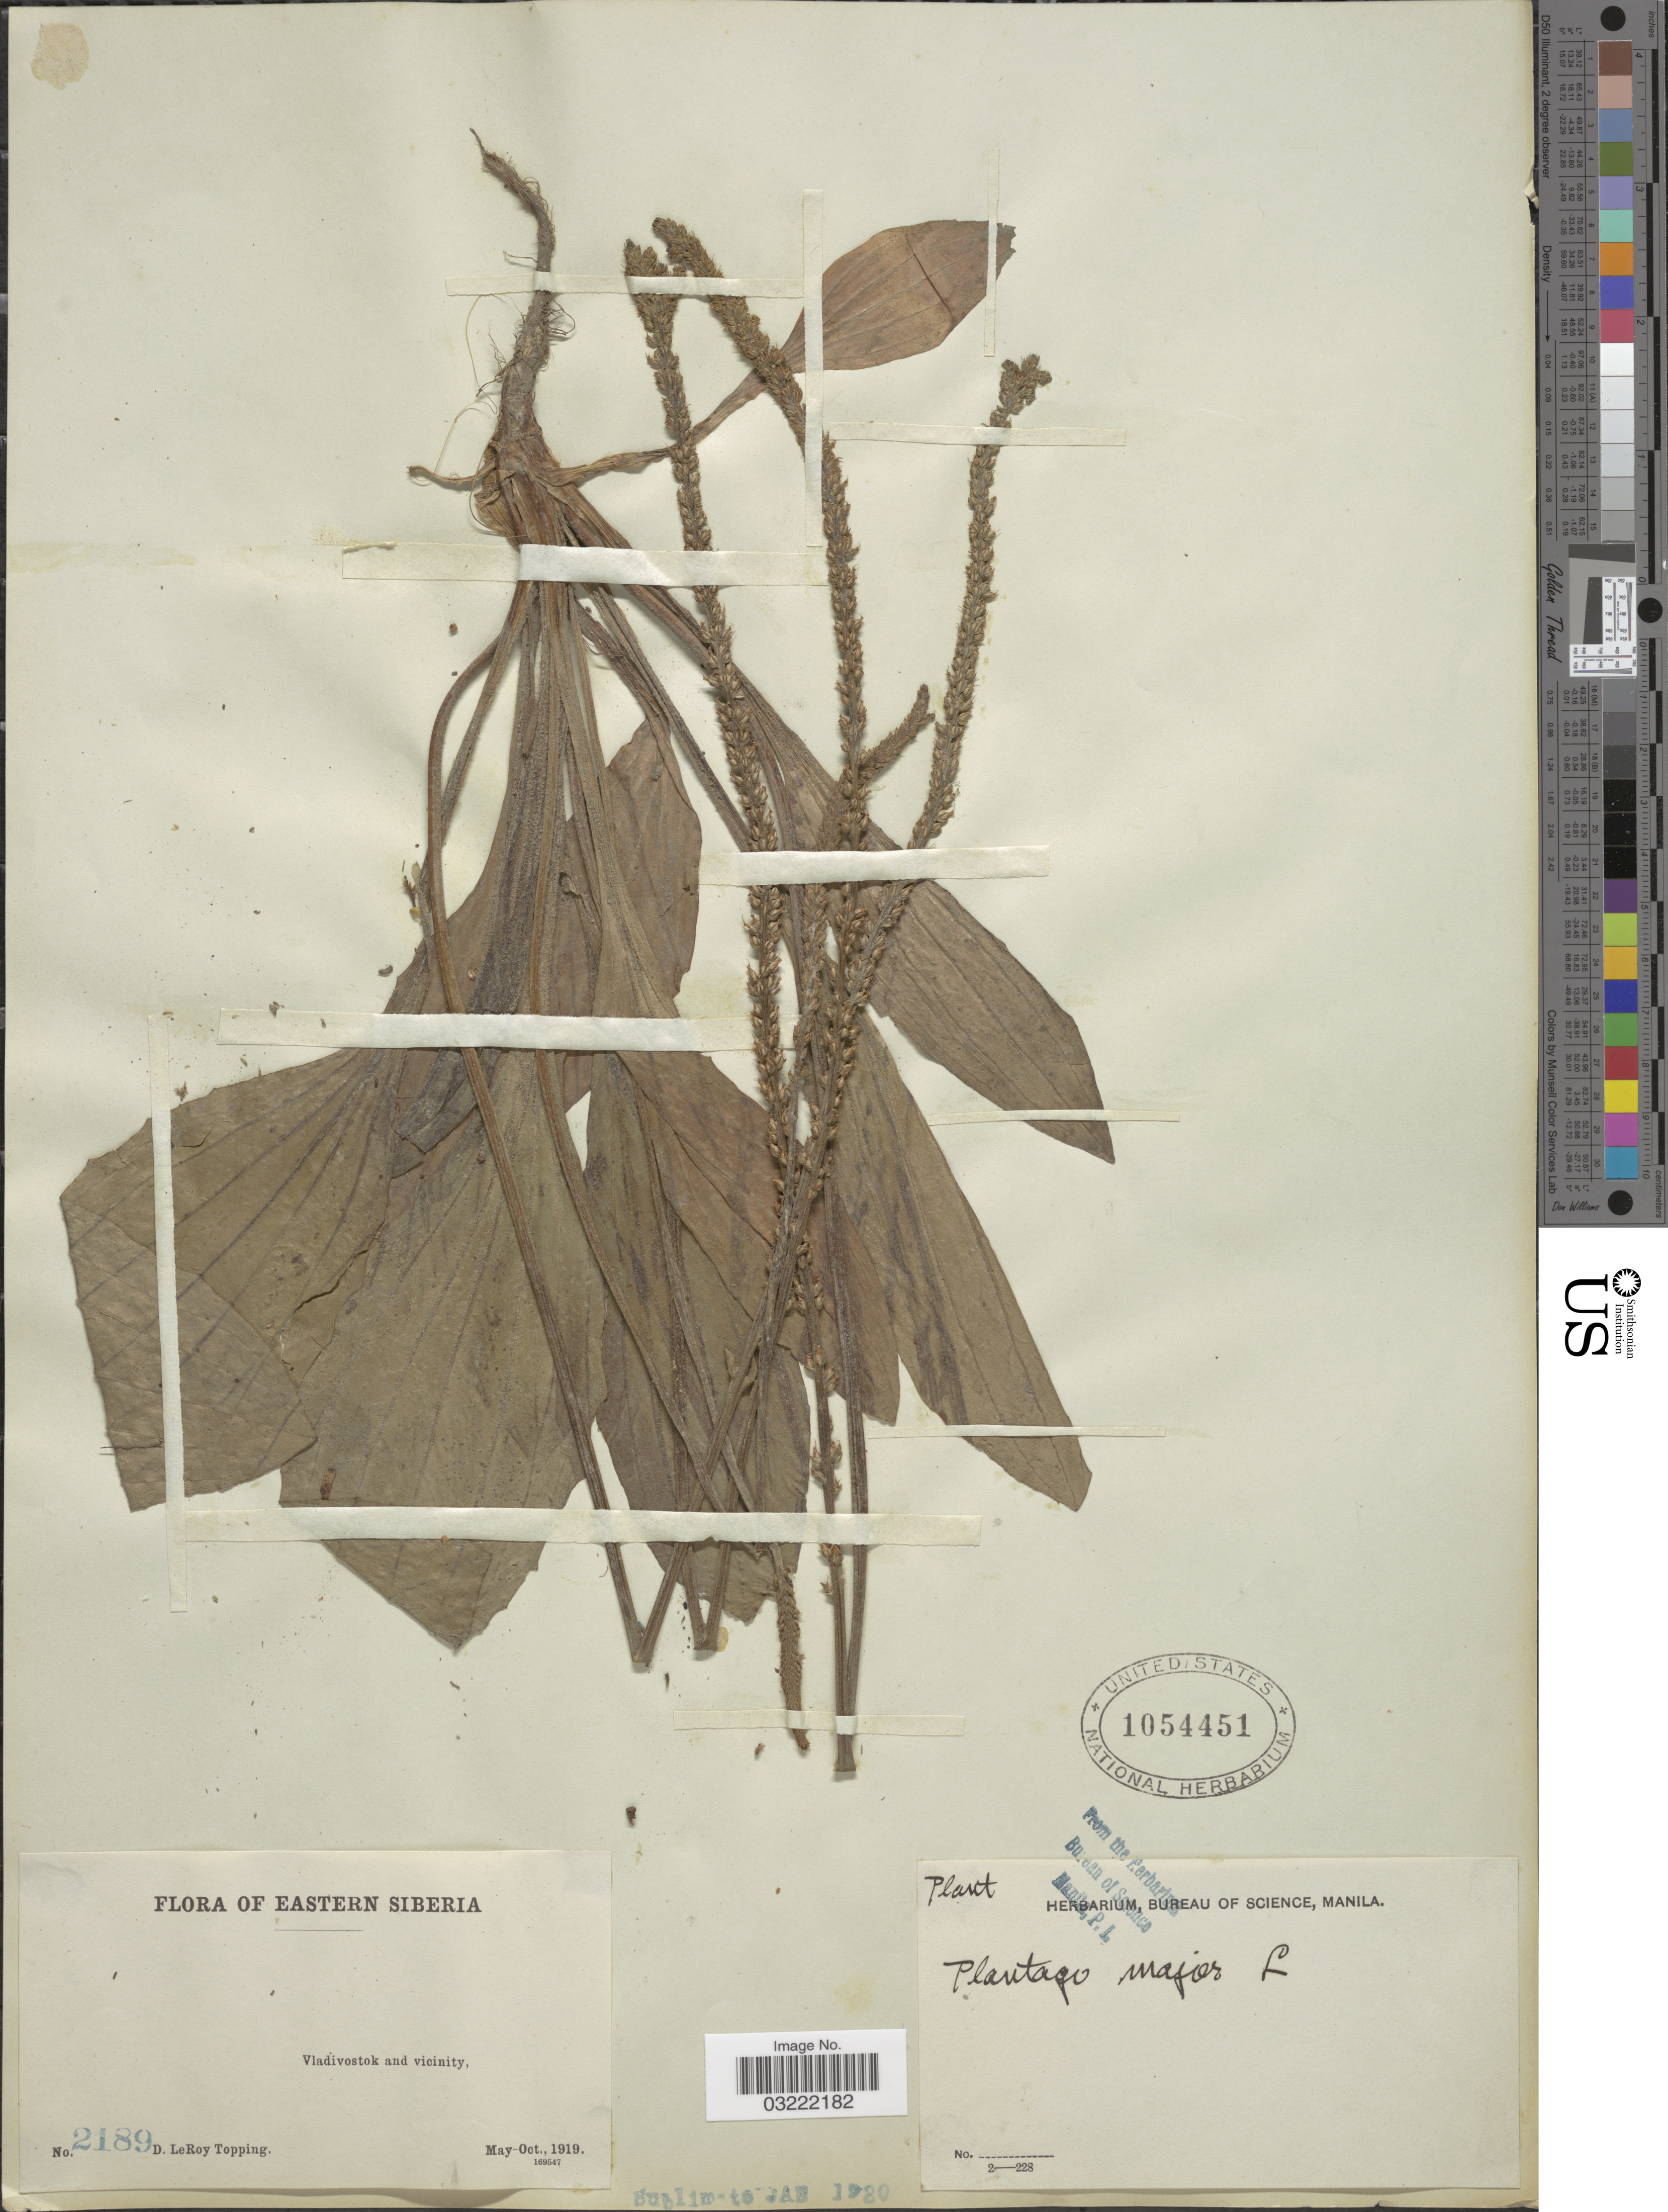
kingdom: Plantae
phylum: Tracheophyta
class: Magnoliopsida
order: Lamiales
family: Plantaginaceae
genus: Plantago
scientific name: Plantago major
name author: L.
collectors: D. L. Topping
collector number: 2189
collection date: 1919-05/1919-10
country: Russian Federation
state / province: Primorsky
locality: Eastern Siberia. Vladivostok and vicinity.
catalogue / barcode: US 1054451